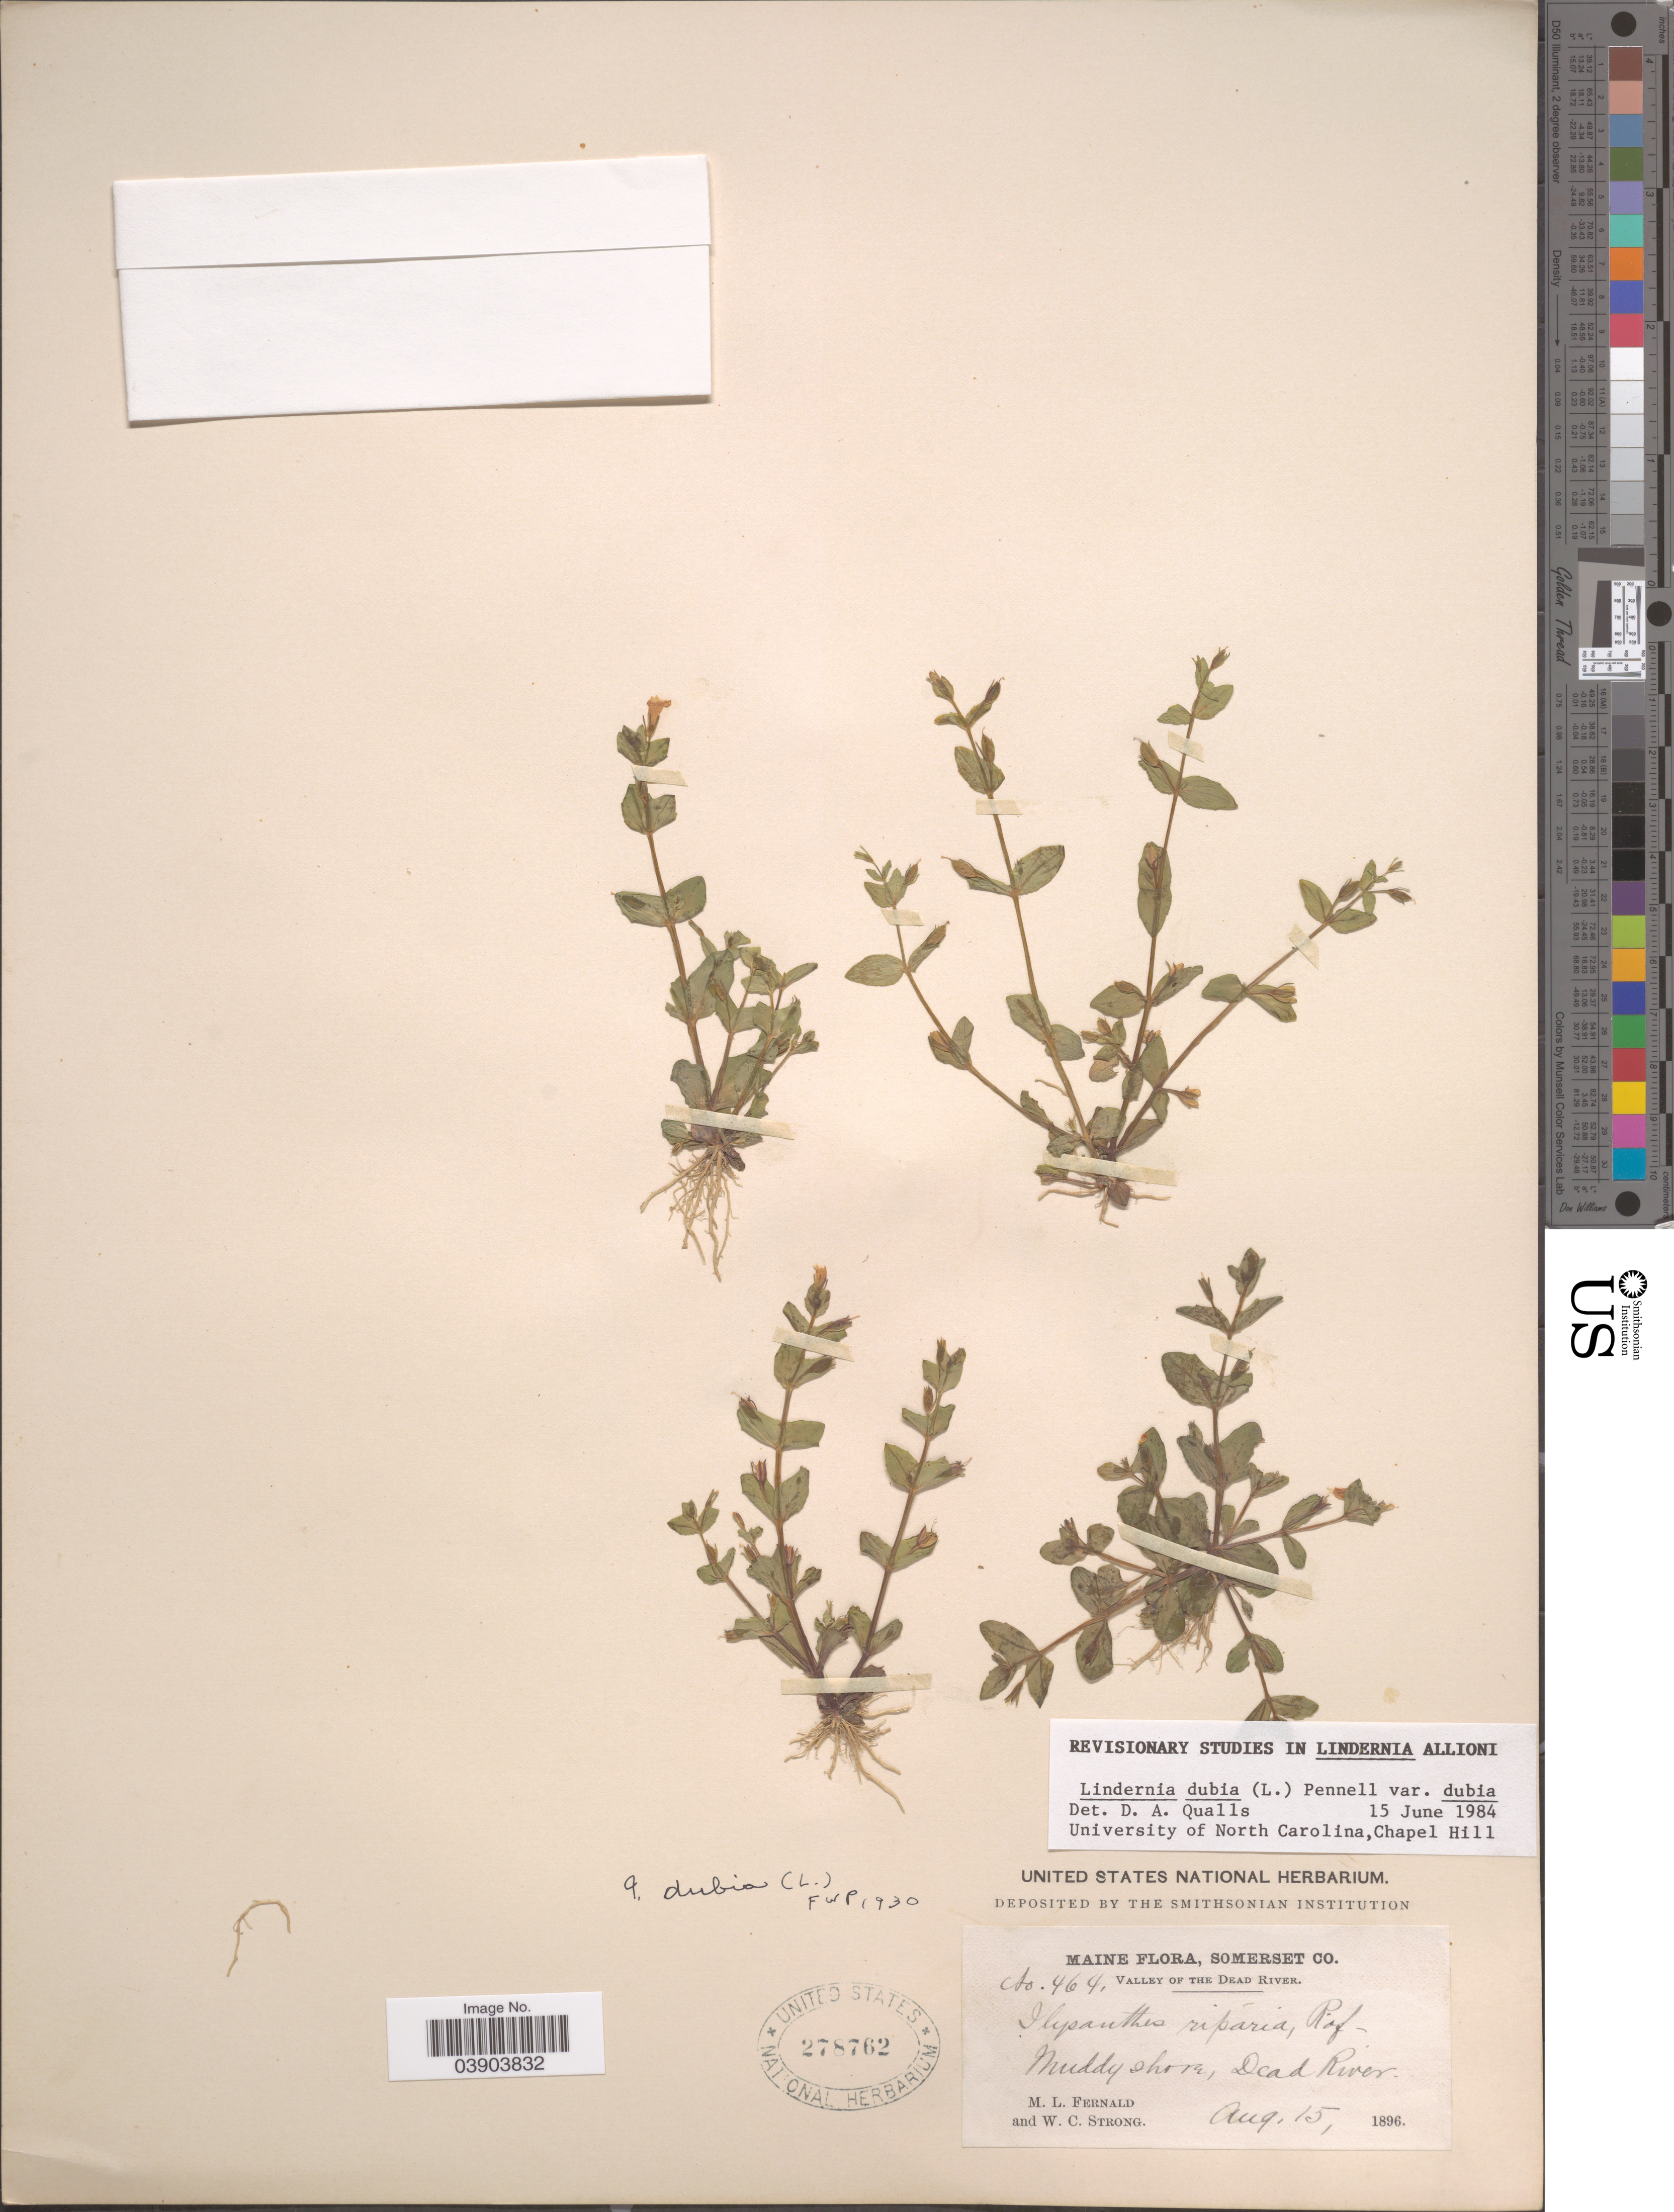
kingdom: Plantae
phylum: Tracheophyta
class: Magnoliopsida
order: Lamiales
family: Linderniaceae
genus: Lindernia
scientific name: Lindernia dubia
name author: (L.) Pennell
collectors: M. L. Fernald & W. C. Strong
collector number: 464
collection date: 1896-08-15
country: United States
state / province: Maine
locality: Somerset Co. Valley of the Dead River. Muddy shore, Dead River.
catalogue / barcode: US 278762